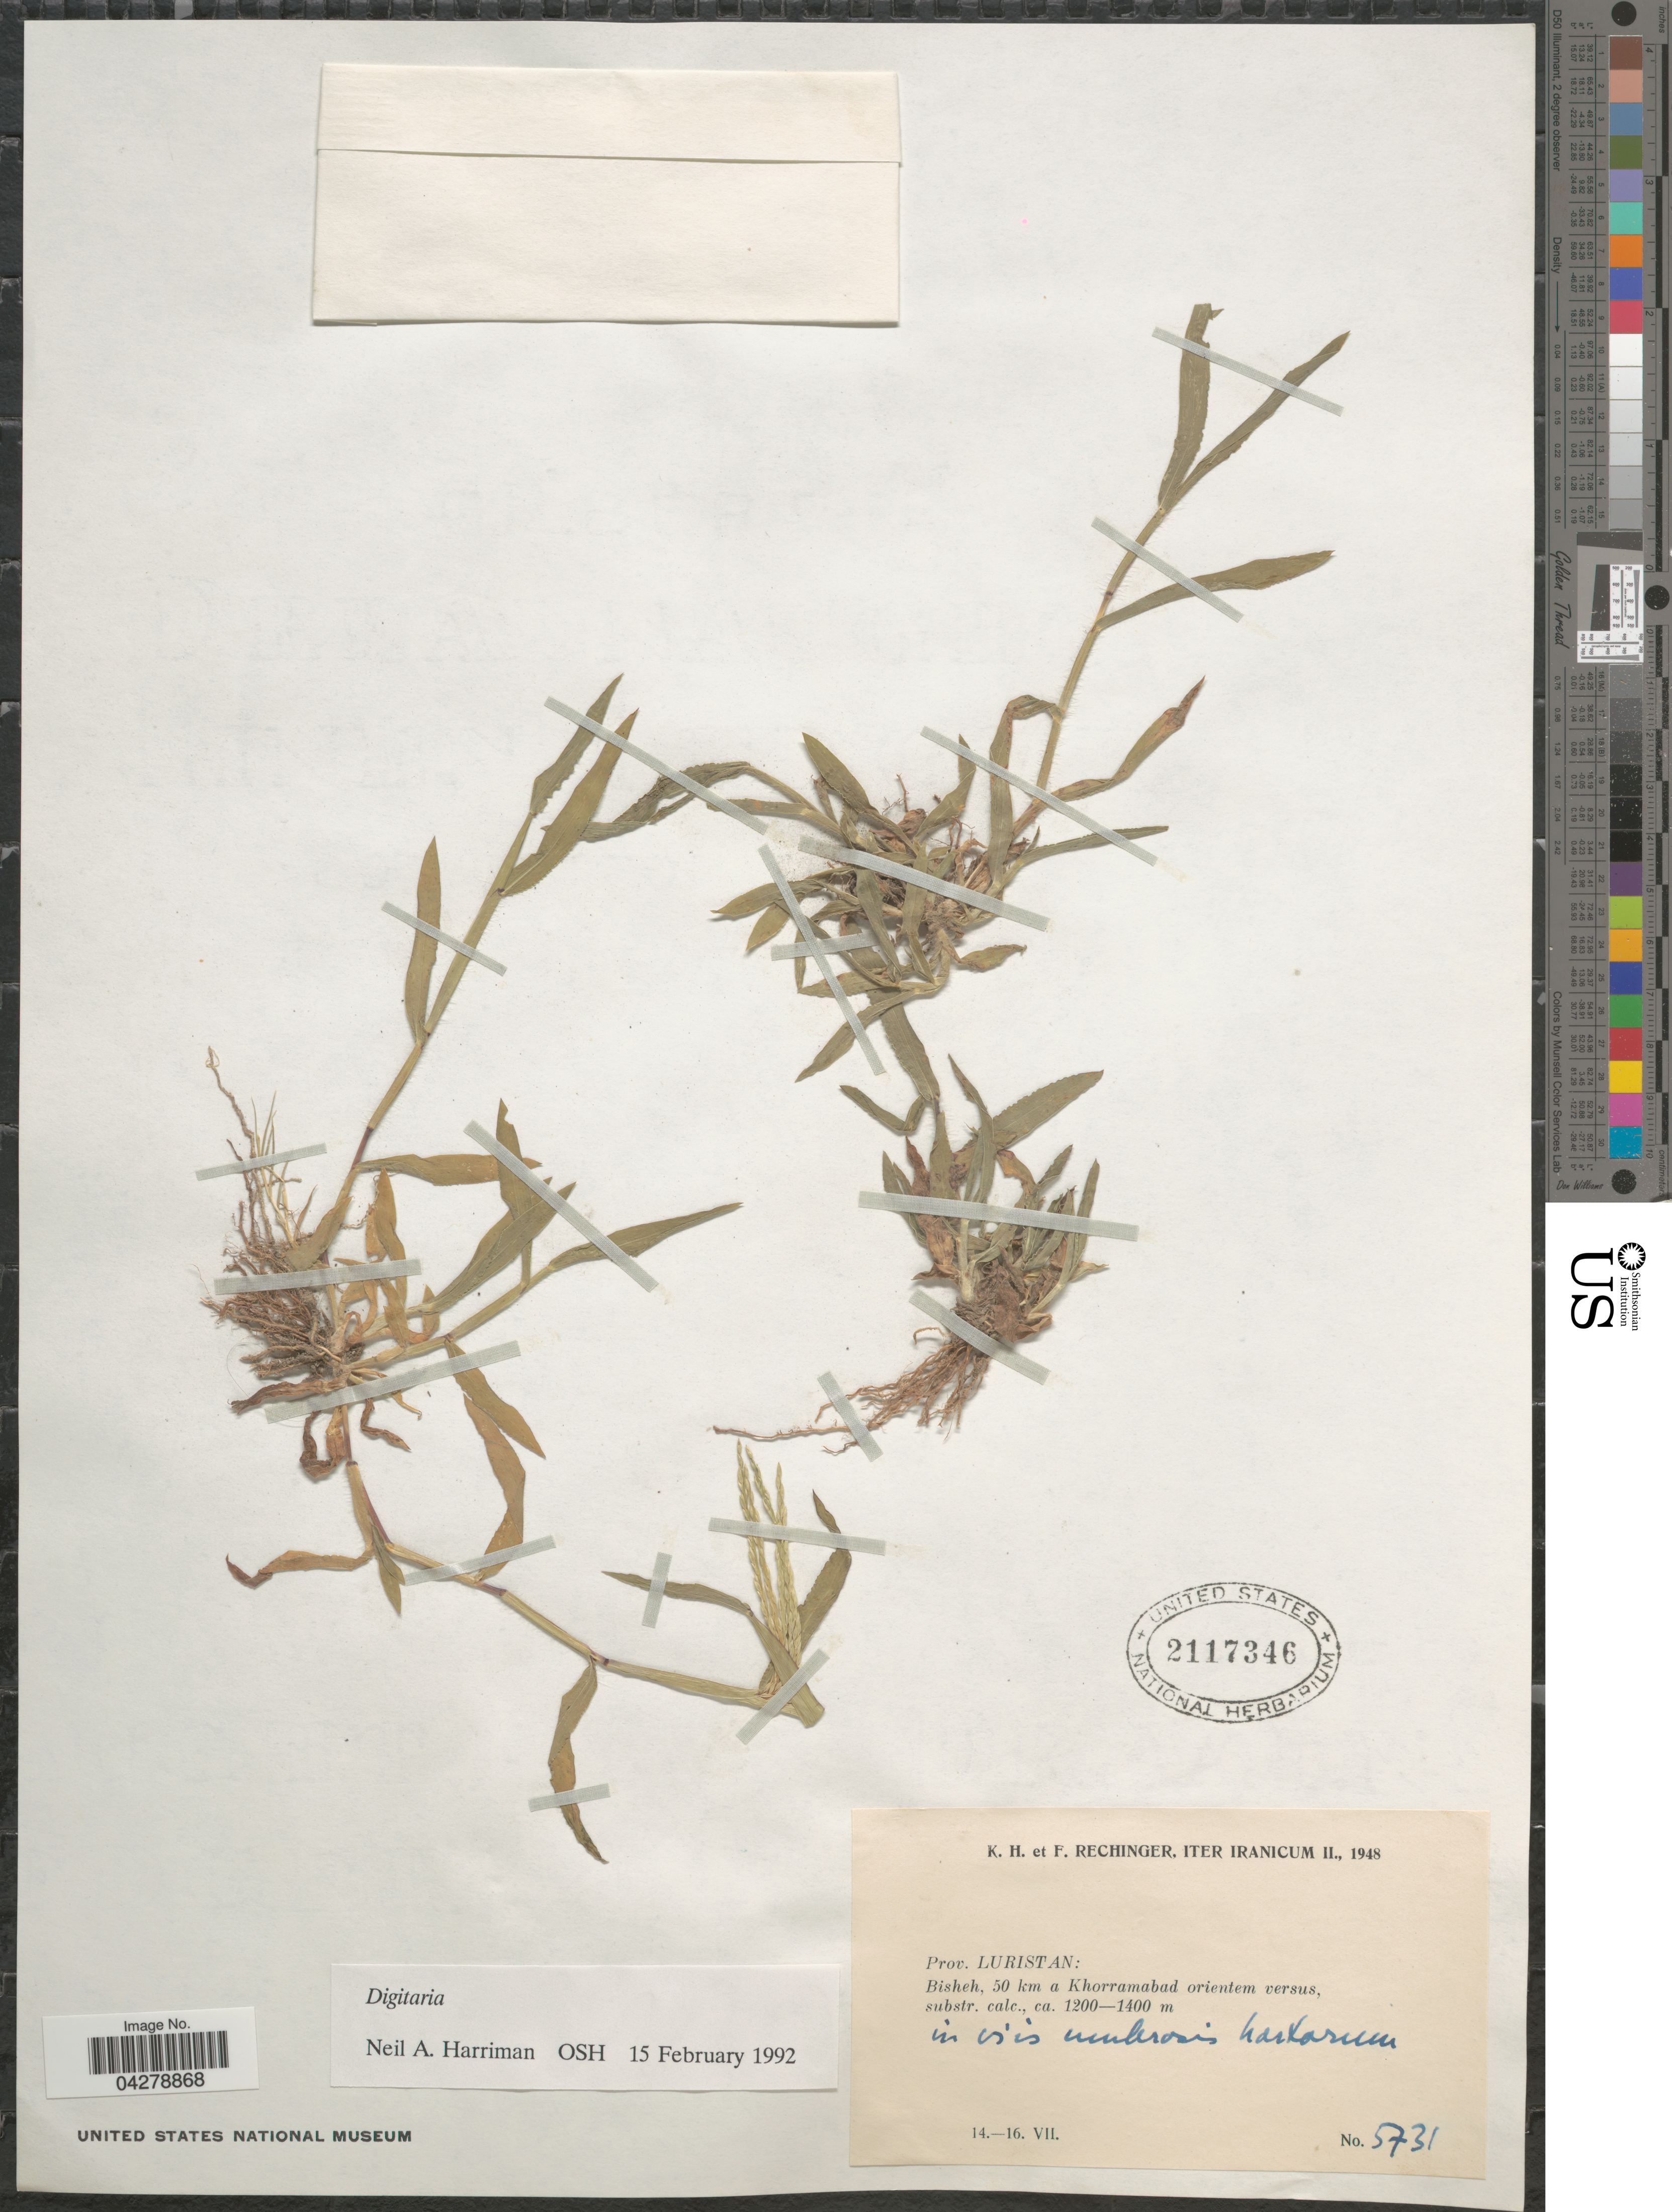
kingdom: Plantae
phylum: Tracheophyta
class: Liliopsida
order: Poales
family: Poaceae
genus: Digitaria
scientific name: Digitaria sp.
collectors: K. H. Rechinger & F. Rechinger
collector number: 5731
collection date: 1948-07-14/1948-07-16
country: Iran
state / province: Lorestan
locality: Iter Iranicum II., 1948. Prov. Luristan: Bisheh, 50 km a Khorramabad orientem versus.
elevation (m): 1200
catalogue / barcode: US 2117346